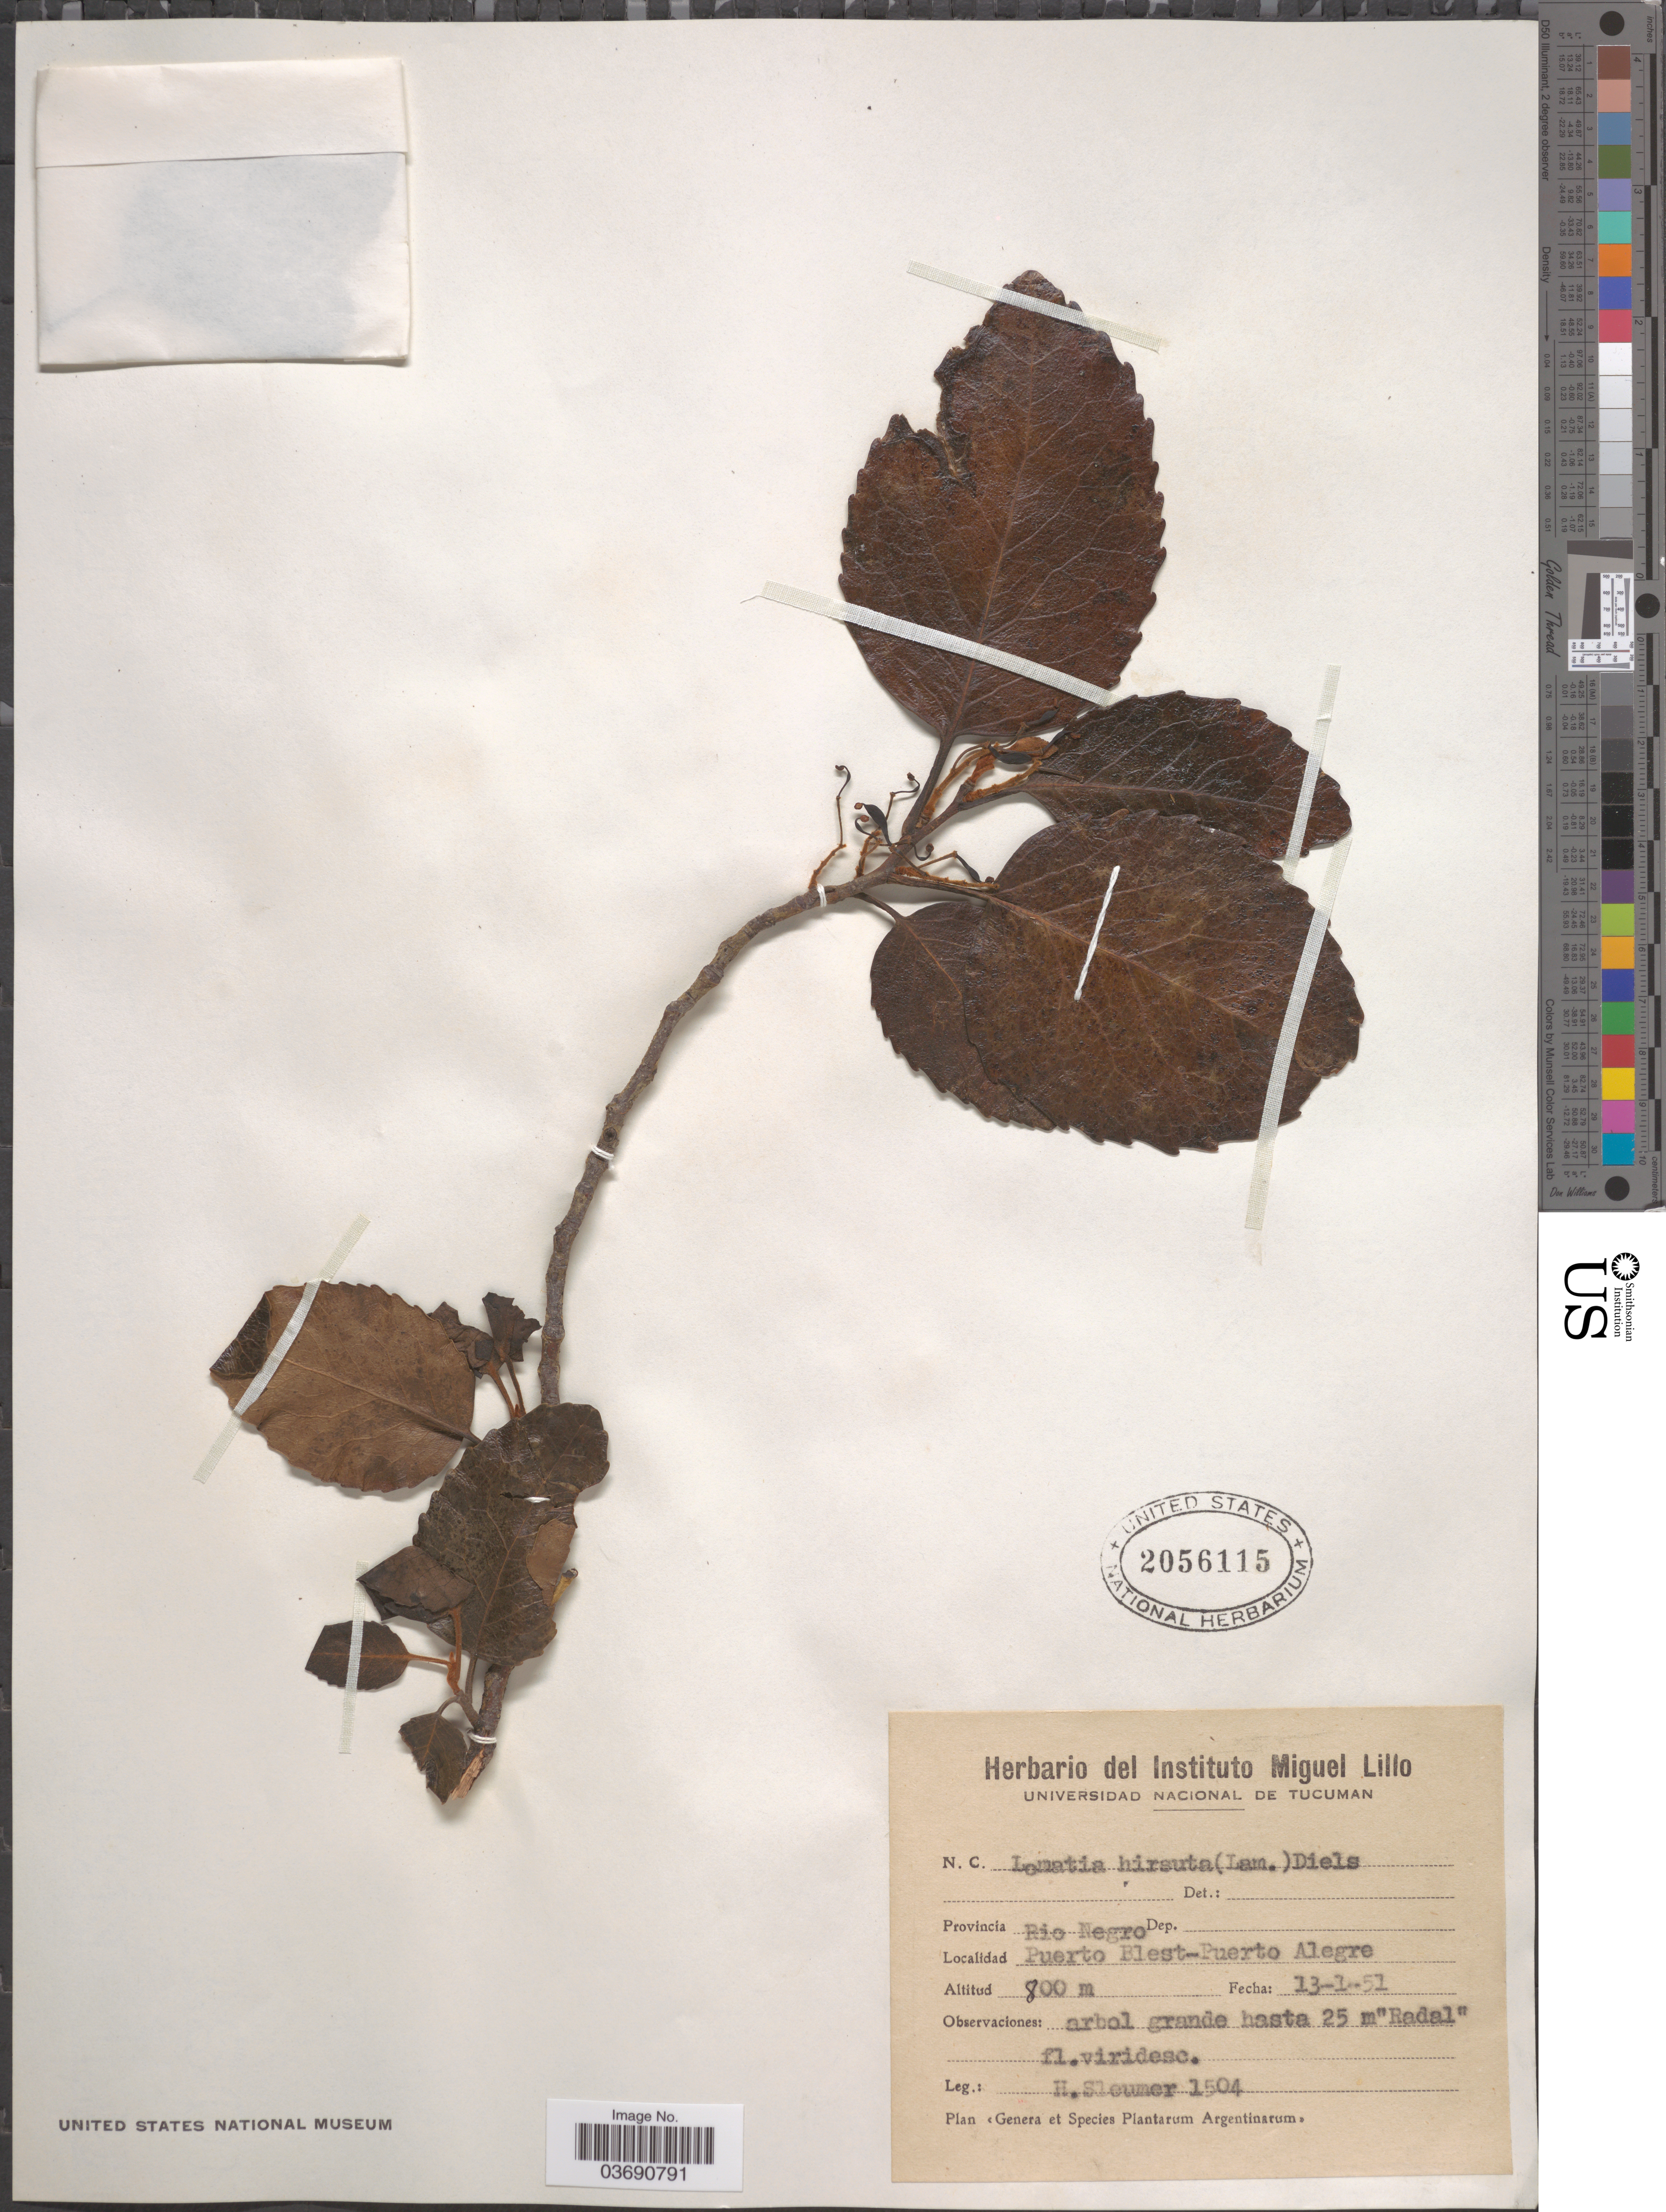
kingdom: Plantae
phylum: Tracheophyta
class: Magnoliopsida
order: Proteales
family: Proteaceae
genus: Lomatia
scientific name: Lomatia hirsuta subsp. obliqua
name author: (Ruiz & Pav.) R.T. Penn.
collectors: H. O. Sleumer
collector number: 1504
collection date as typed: Transcribed d/m/y: 13/1/51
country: Argentina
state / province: Rio Negro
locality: Puerto Blest-Puerto Alegre.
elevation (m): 800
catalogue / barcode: US 2056115